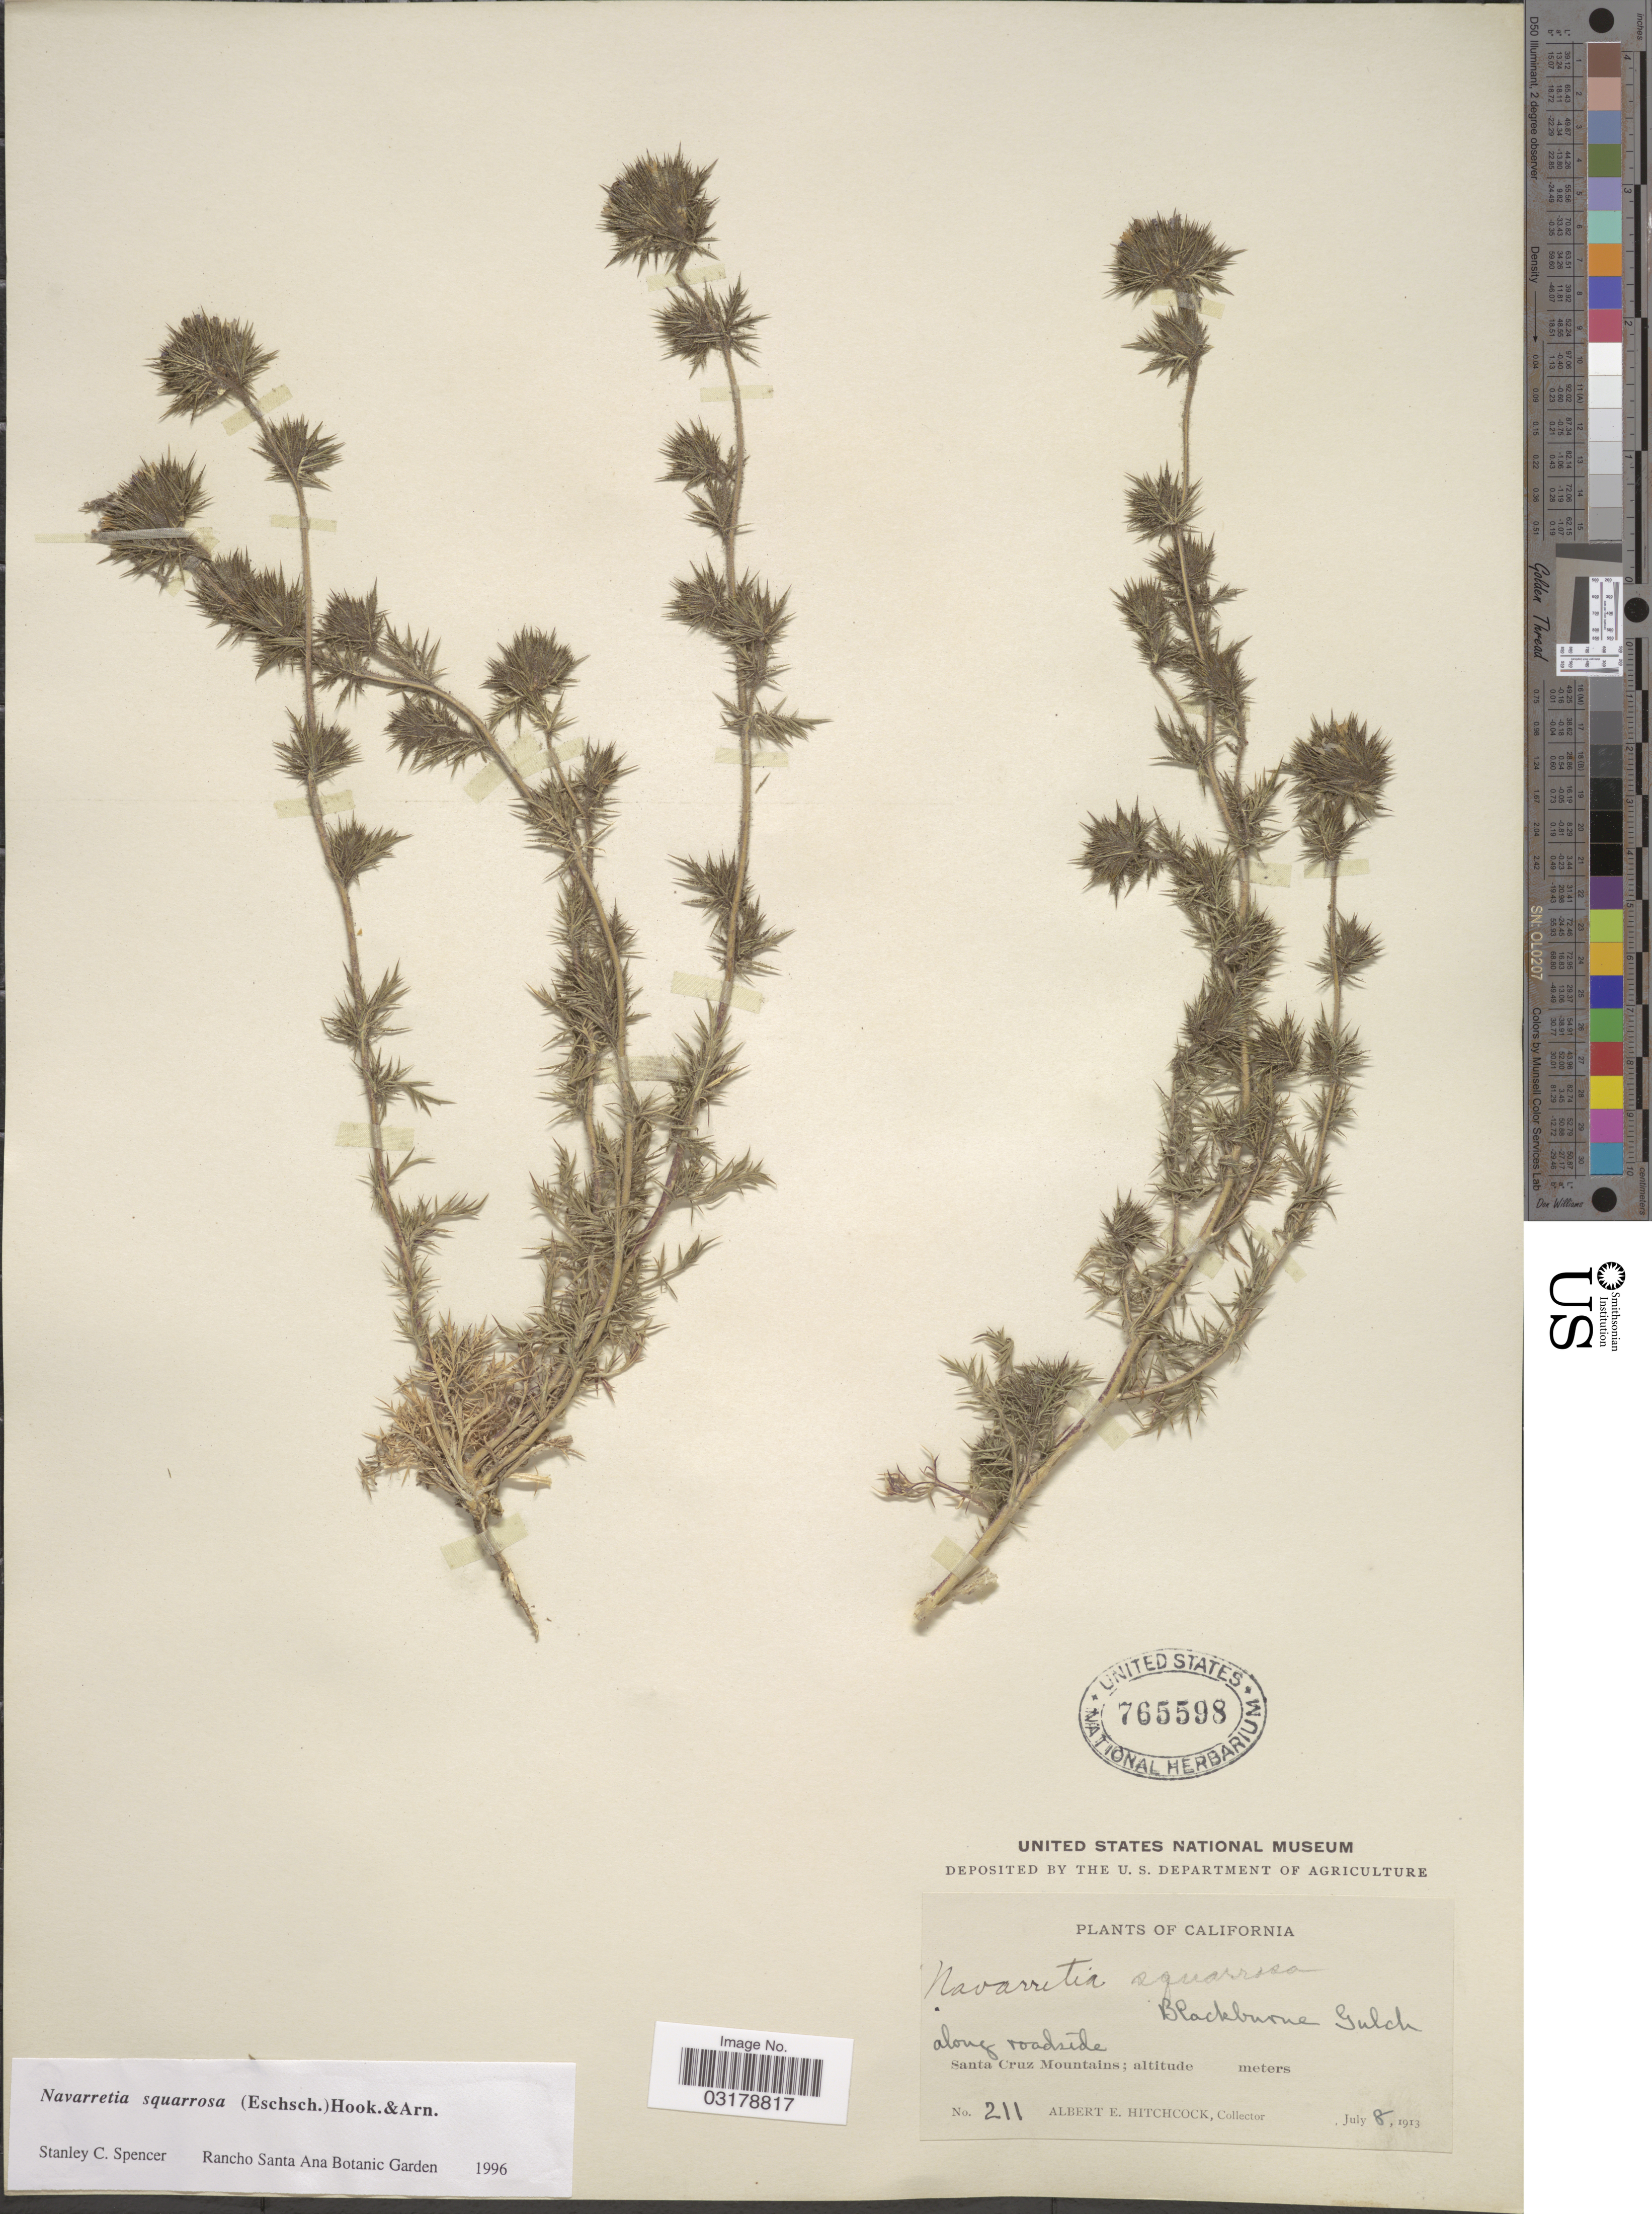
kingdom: Plantae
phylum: Tracheophyta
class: Magnoliopsida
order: Ericales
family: Polemoniaceae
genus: Navarretia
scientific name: Navarretia squarrosa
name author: (Eschsch.) Hook. & Arn.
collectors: A. Hitchcock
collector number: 211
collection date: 1913-07-08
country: United States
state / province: California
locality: Santa Cruz Mountains.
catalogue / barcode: US 765598